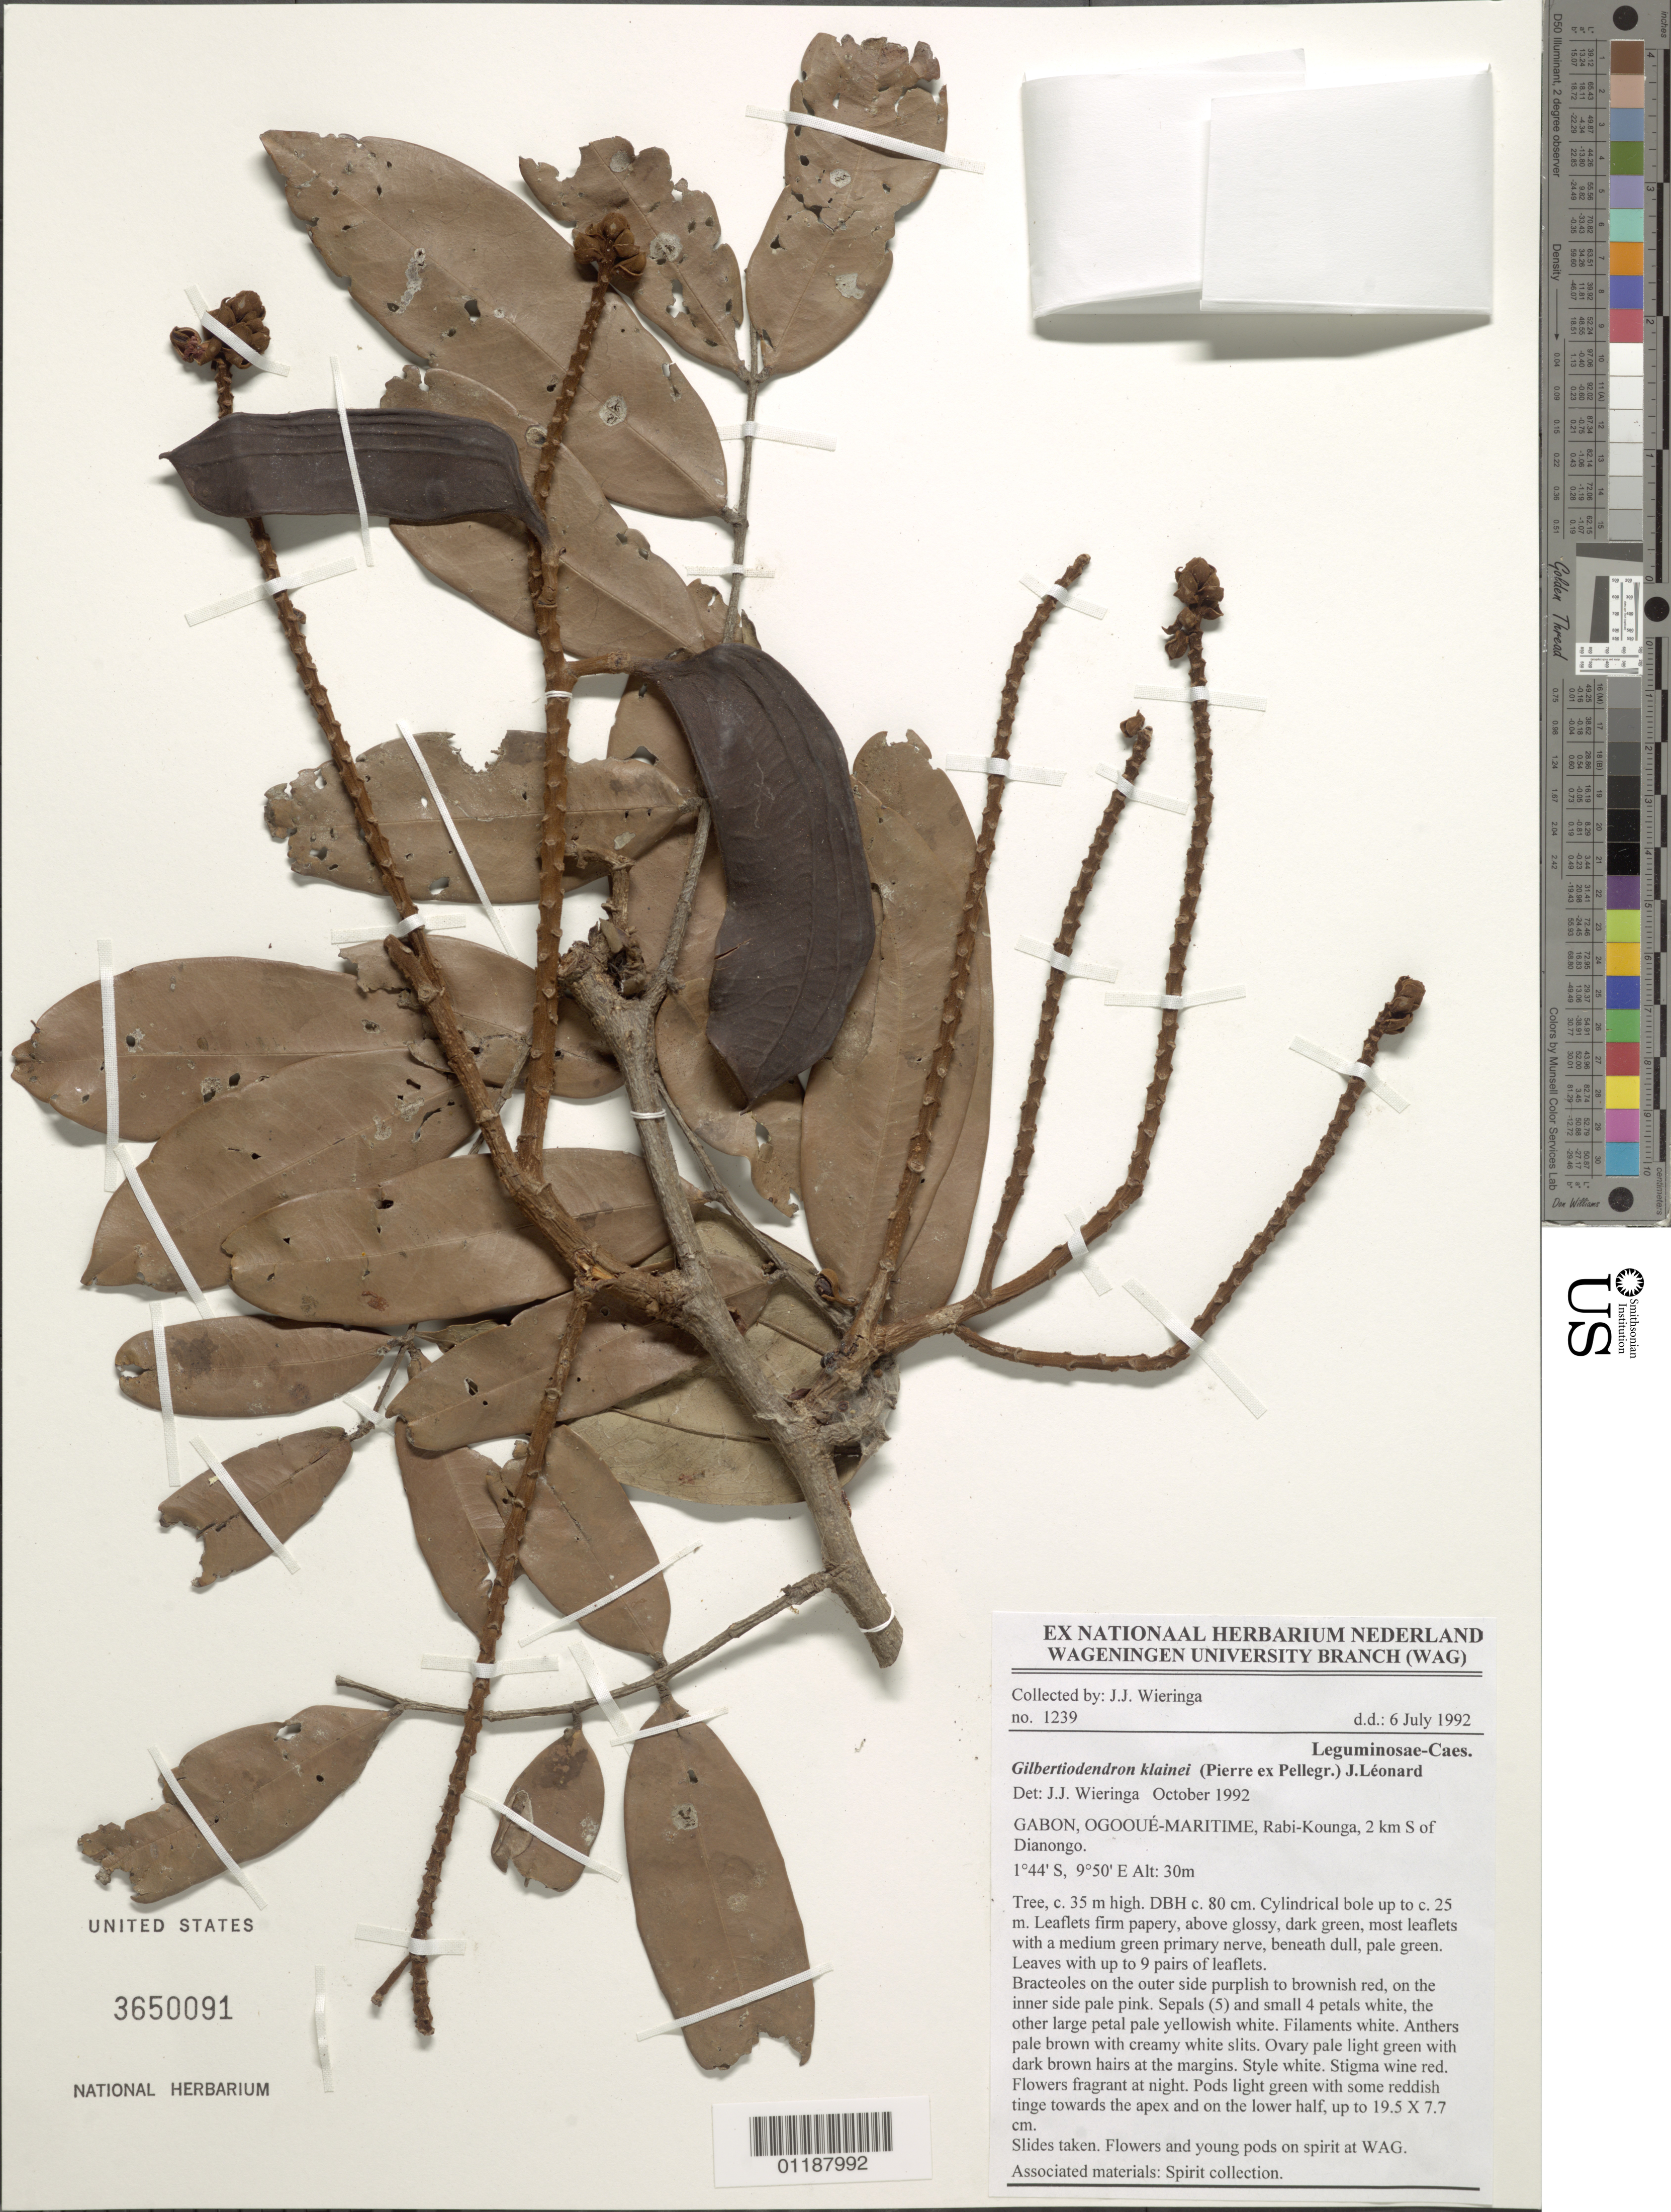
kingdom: Plantae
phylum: Tracheophyta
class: Magnoliopsida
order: Fabales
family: Fabaceae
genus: Gilbertiodendron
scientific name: Gilbertiodendron klainei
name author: (Pierre ex Pellegr.) J. Léonard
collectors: J. J. Wieringa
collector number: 1239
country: Gabon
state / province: Ogooué-maritime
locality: Rabi-Kounga, S of Dianongo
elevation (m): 30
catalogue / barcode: US 3650091